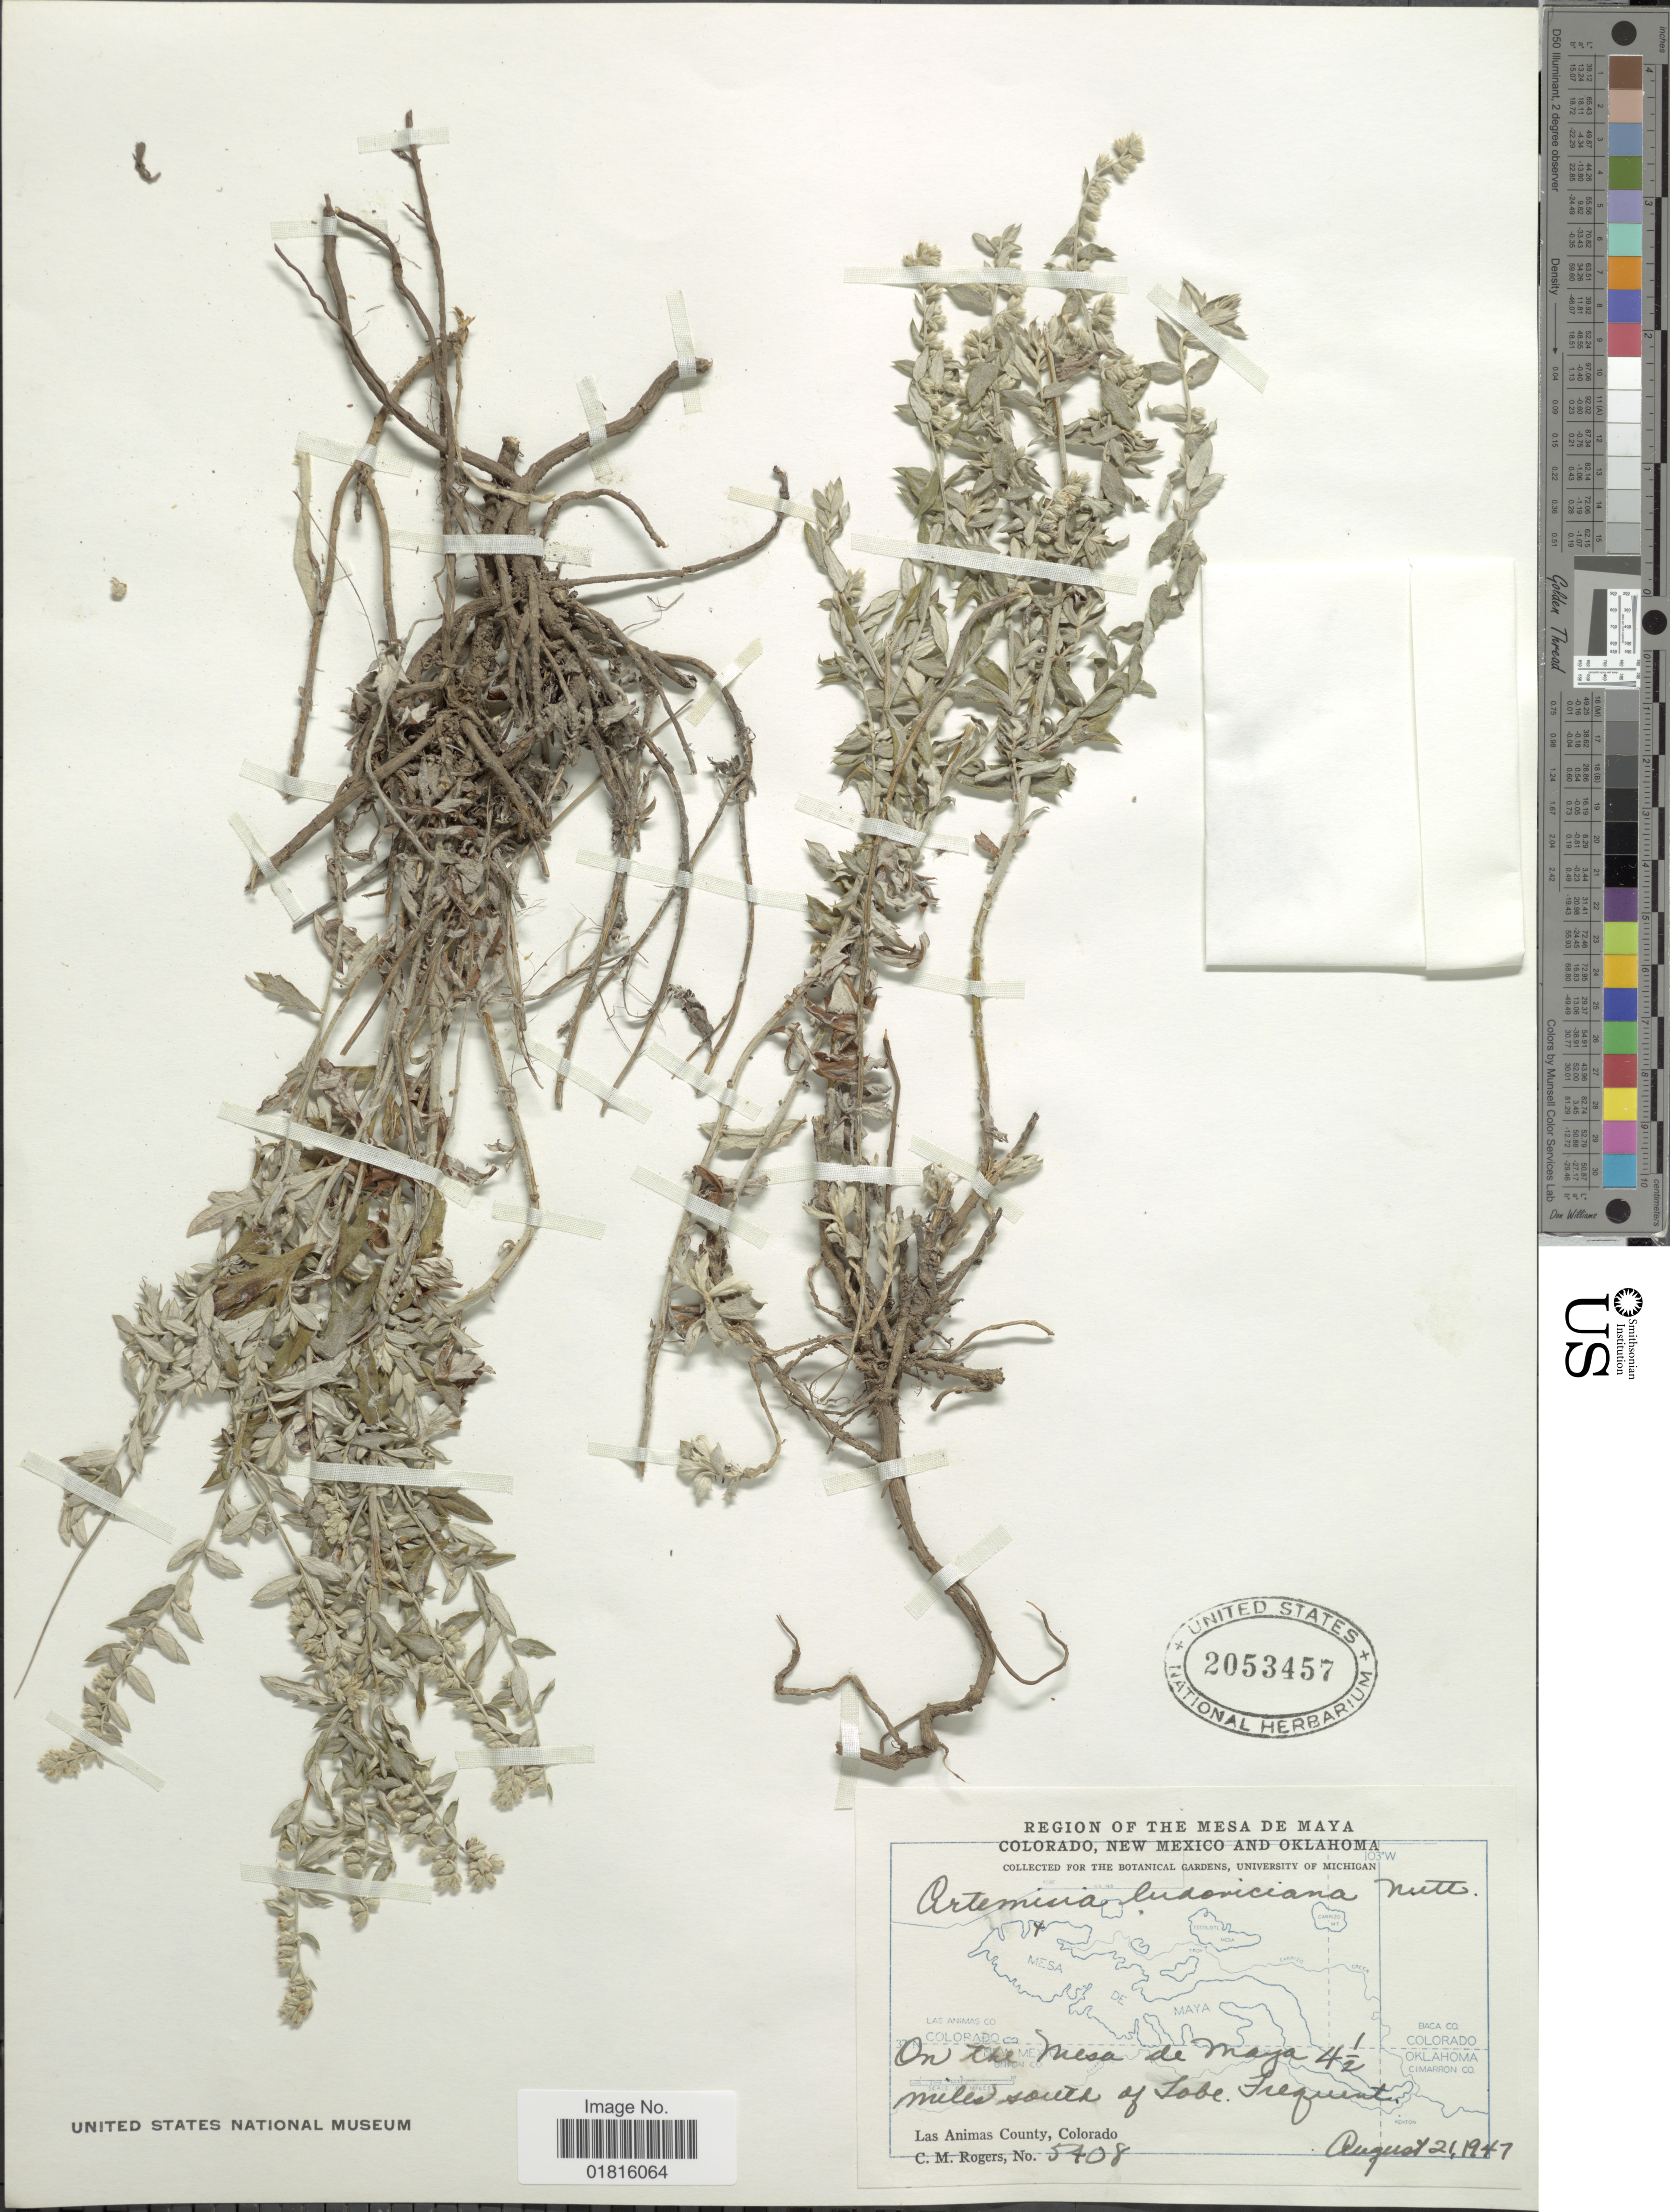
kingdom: Plantae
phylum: Tracheophyta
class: Magnoliopsida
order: Asterales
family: Asteraceae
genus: Artemisia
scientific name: Artemisia ludoviciana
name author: Nutt.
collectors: C. M. Rogers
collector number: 5408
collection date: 1947-08-21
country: United States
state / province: Colorado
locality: Region of The Mesa de Maya, On the Mesa de Maya 4½ miles south of Iobe, Las Animas County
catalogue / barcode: US 2053457